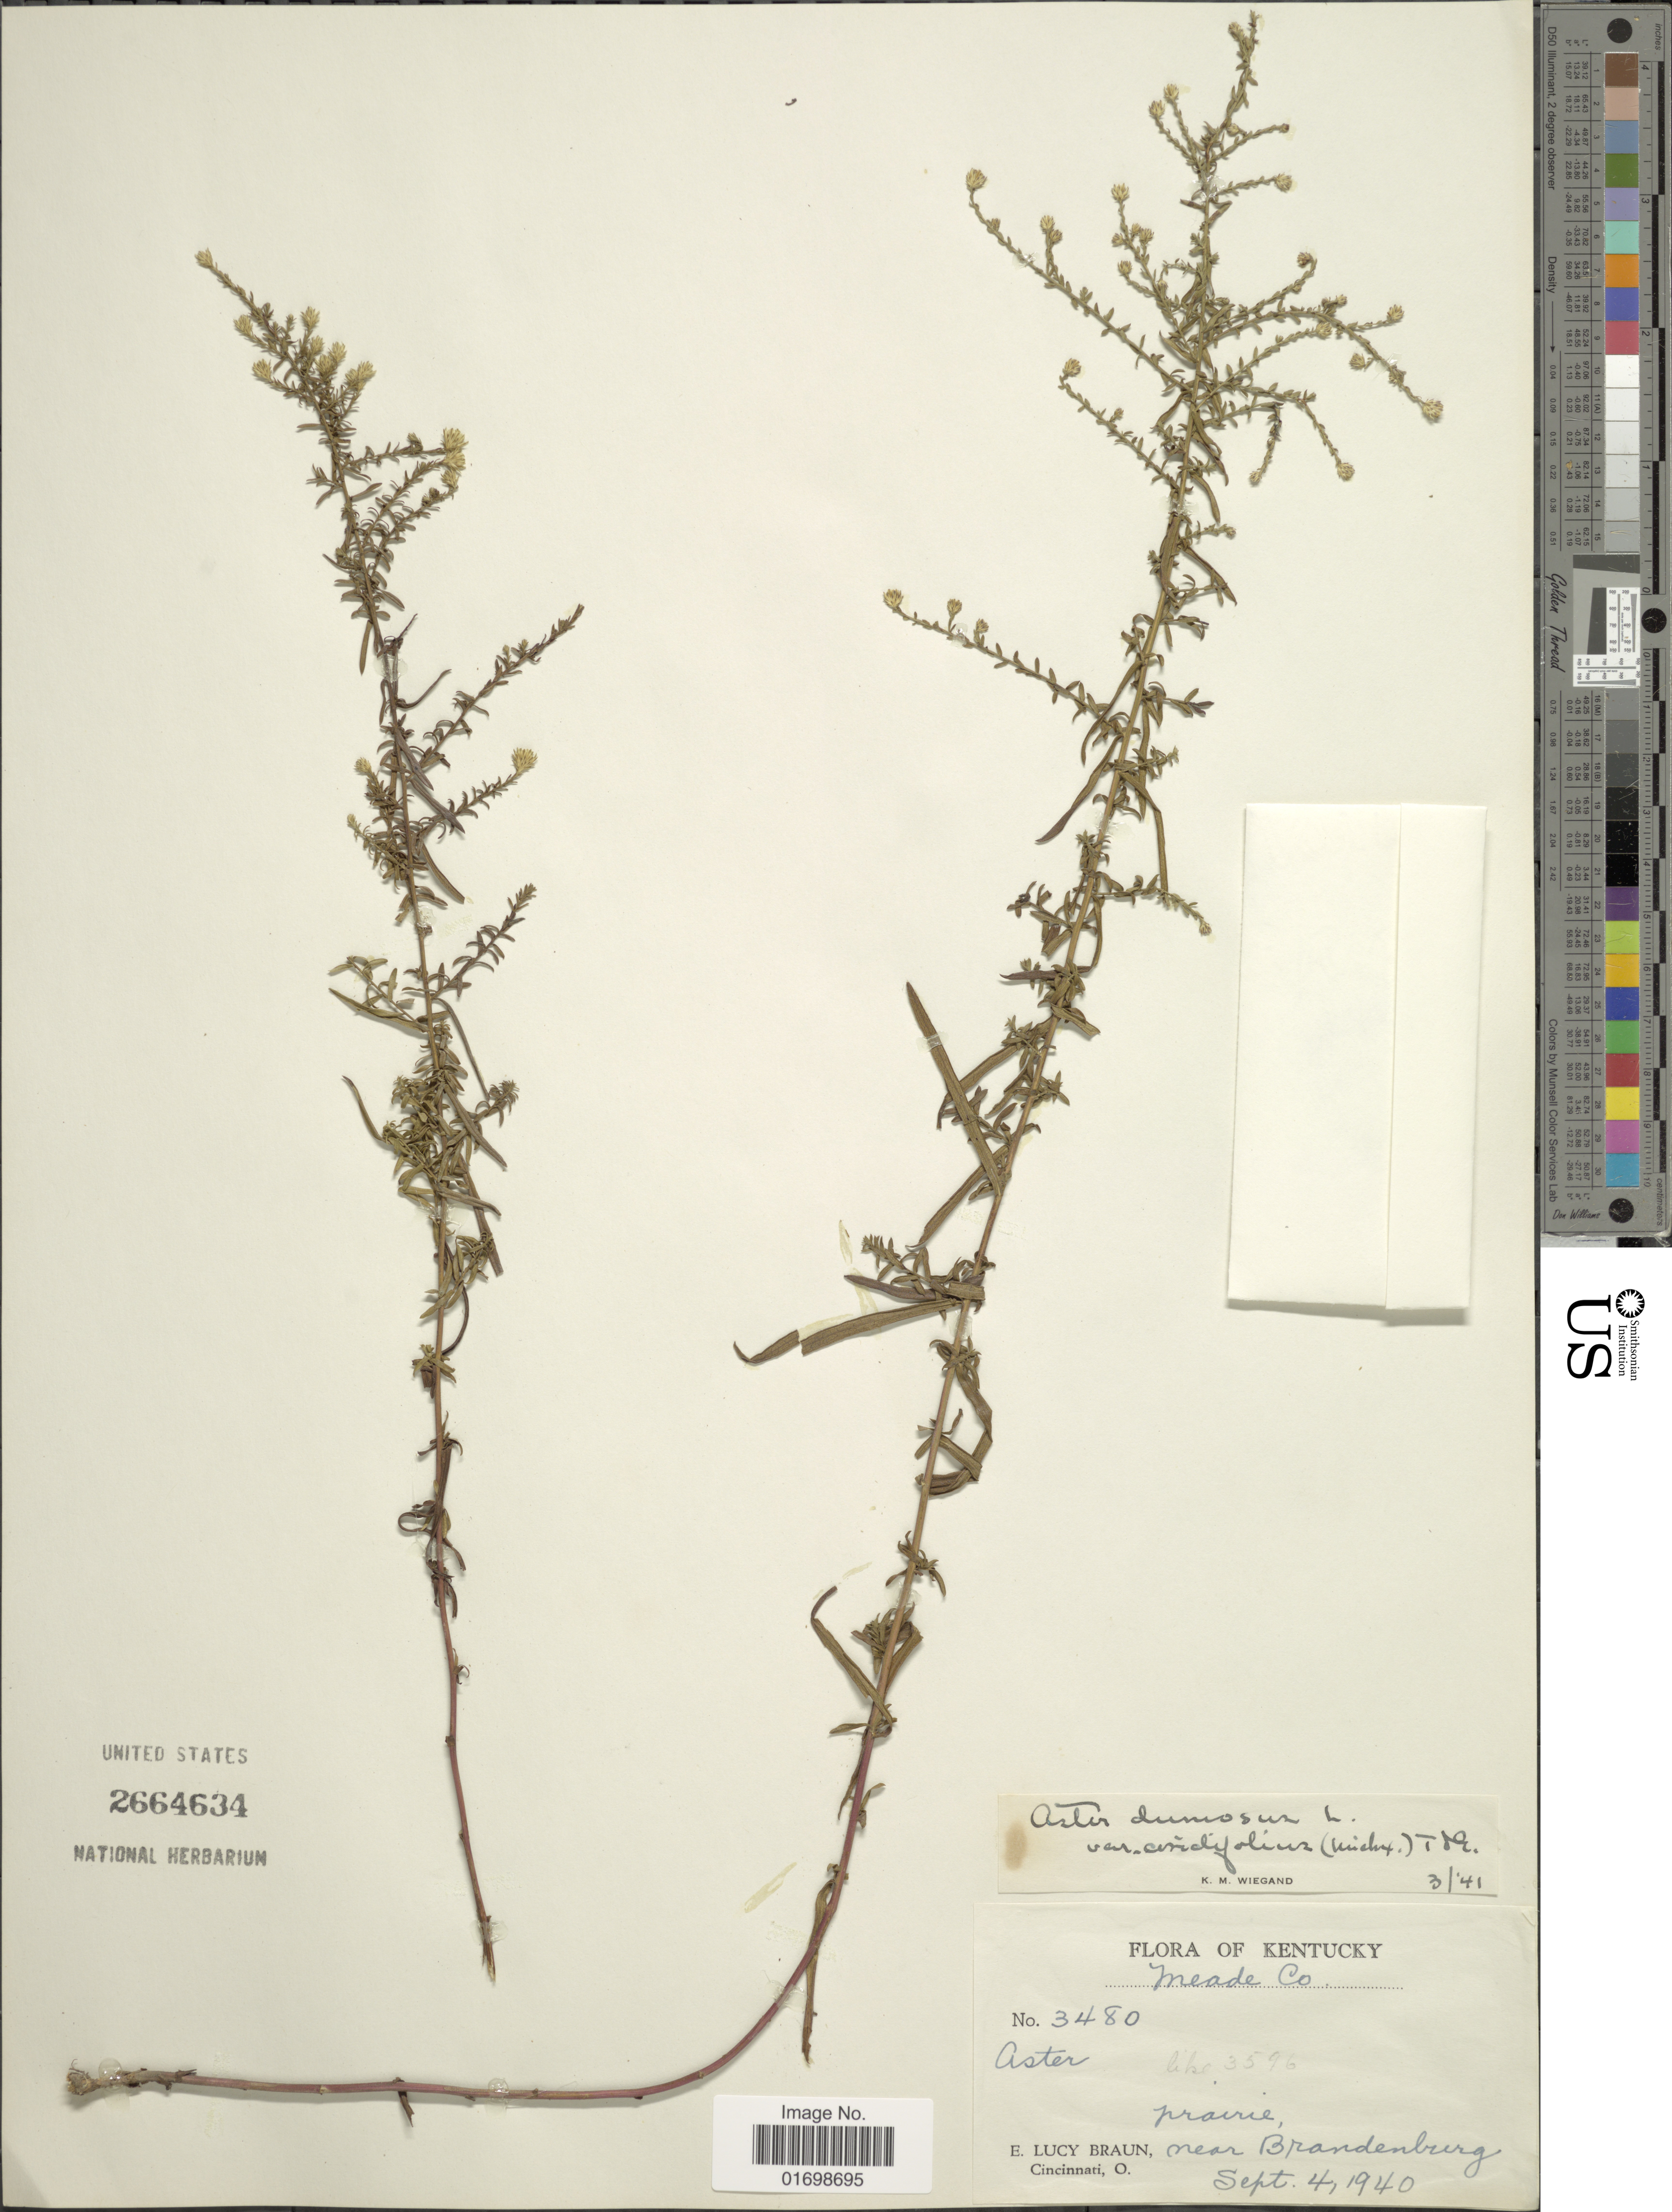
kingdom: Plantae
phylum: Tracheophyta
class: Magnoliopsida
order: Asterales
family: Asteraceae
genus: Symphyotrichum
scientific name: Symphyotrichum dumosum var. coridifolium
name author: (Michx.) Semple et al.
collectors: E. L. Braun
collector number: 3480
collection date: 1940-09-04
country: United States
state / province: Kentucky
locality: Kentucky, Meade Co. Near Brandenburg,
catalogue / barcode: US 2664634